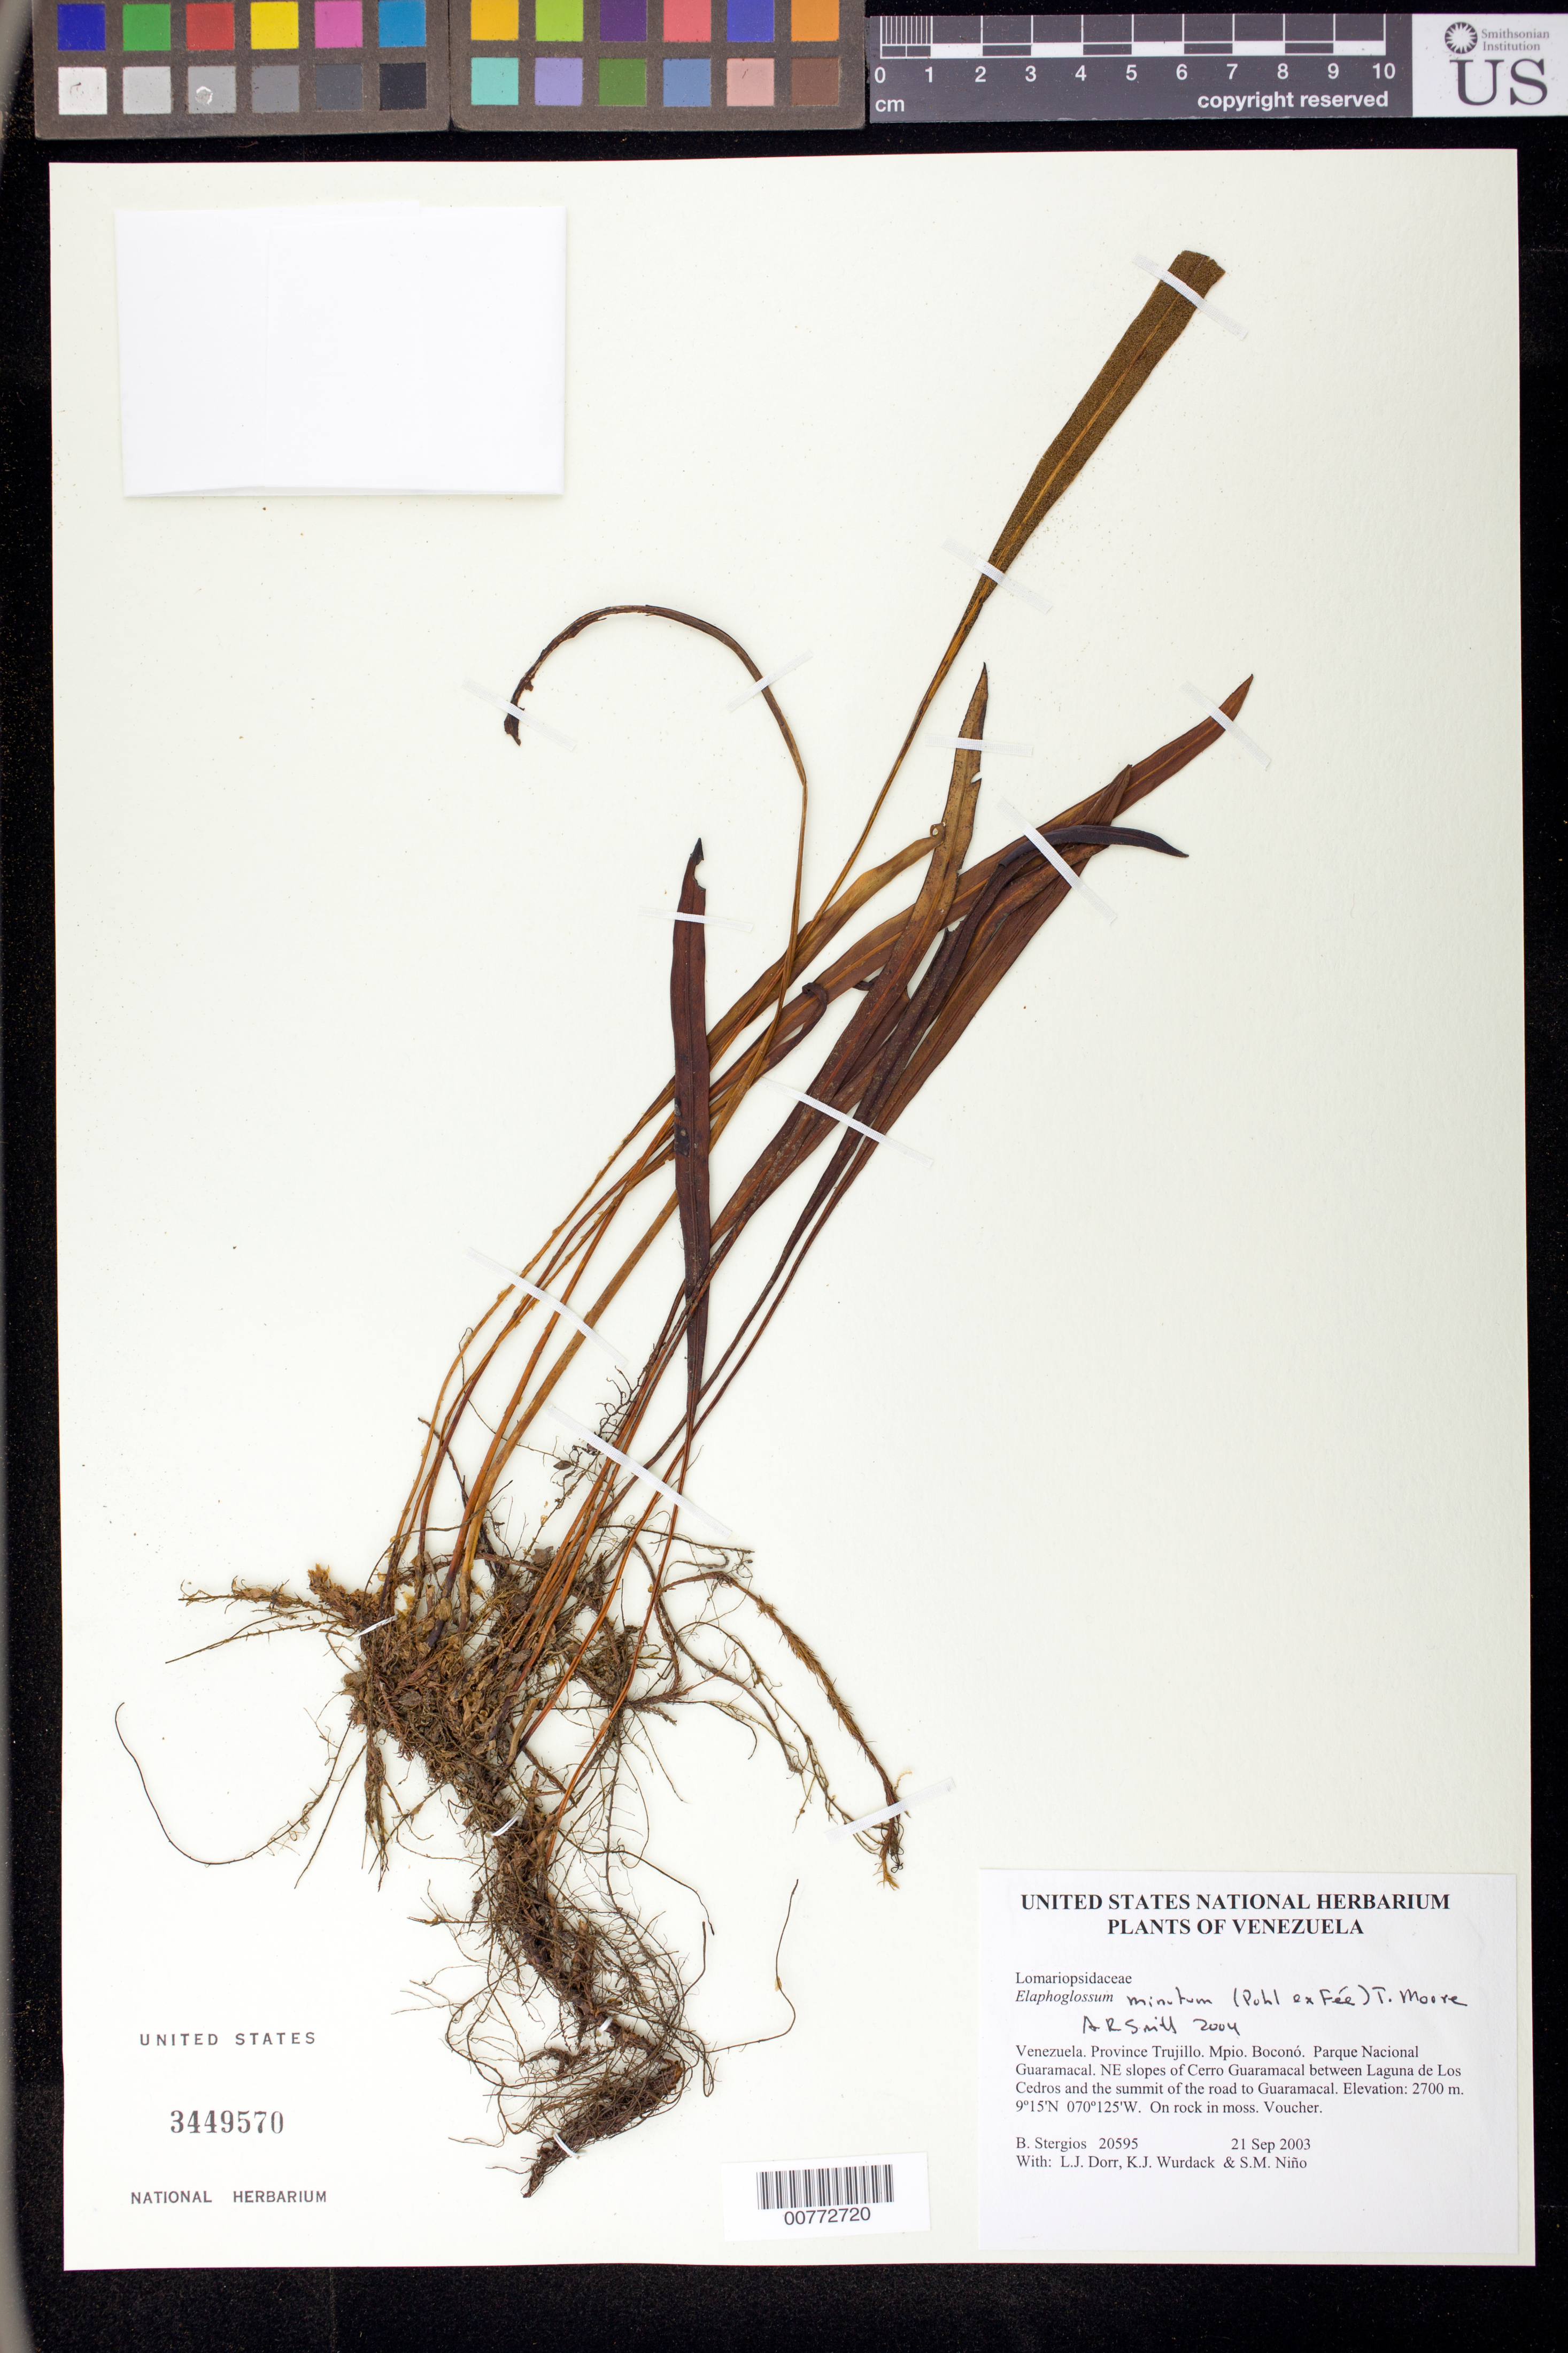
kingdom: Plantae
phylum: Tracheophyta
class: Polypodiopsida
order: Polypodiales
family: Dryopteridaceae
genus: Elaphoglossum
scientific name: Elaphoglossum gayanum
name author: (Fée) T. Moore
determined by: Vasco, A.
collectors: B. G. Stergios, L. J. Dorr, K. Wurdack & S. M. Niño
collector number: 20595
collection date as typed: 21 Sep 2003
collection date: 2003-09-21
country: Venezuela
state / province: Trujillo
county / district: Boconó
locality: Parque Nacional Guaramacal. NE slopes of Cerro Guaramacal between Laguna de Los Cedros and the summit of the road to Guaramacal.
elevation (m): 2700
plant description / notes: PORT, US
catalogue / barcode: US 3449570